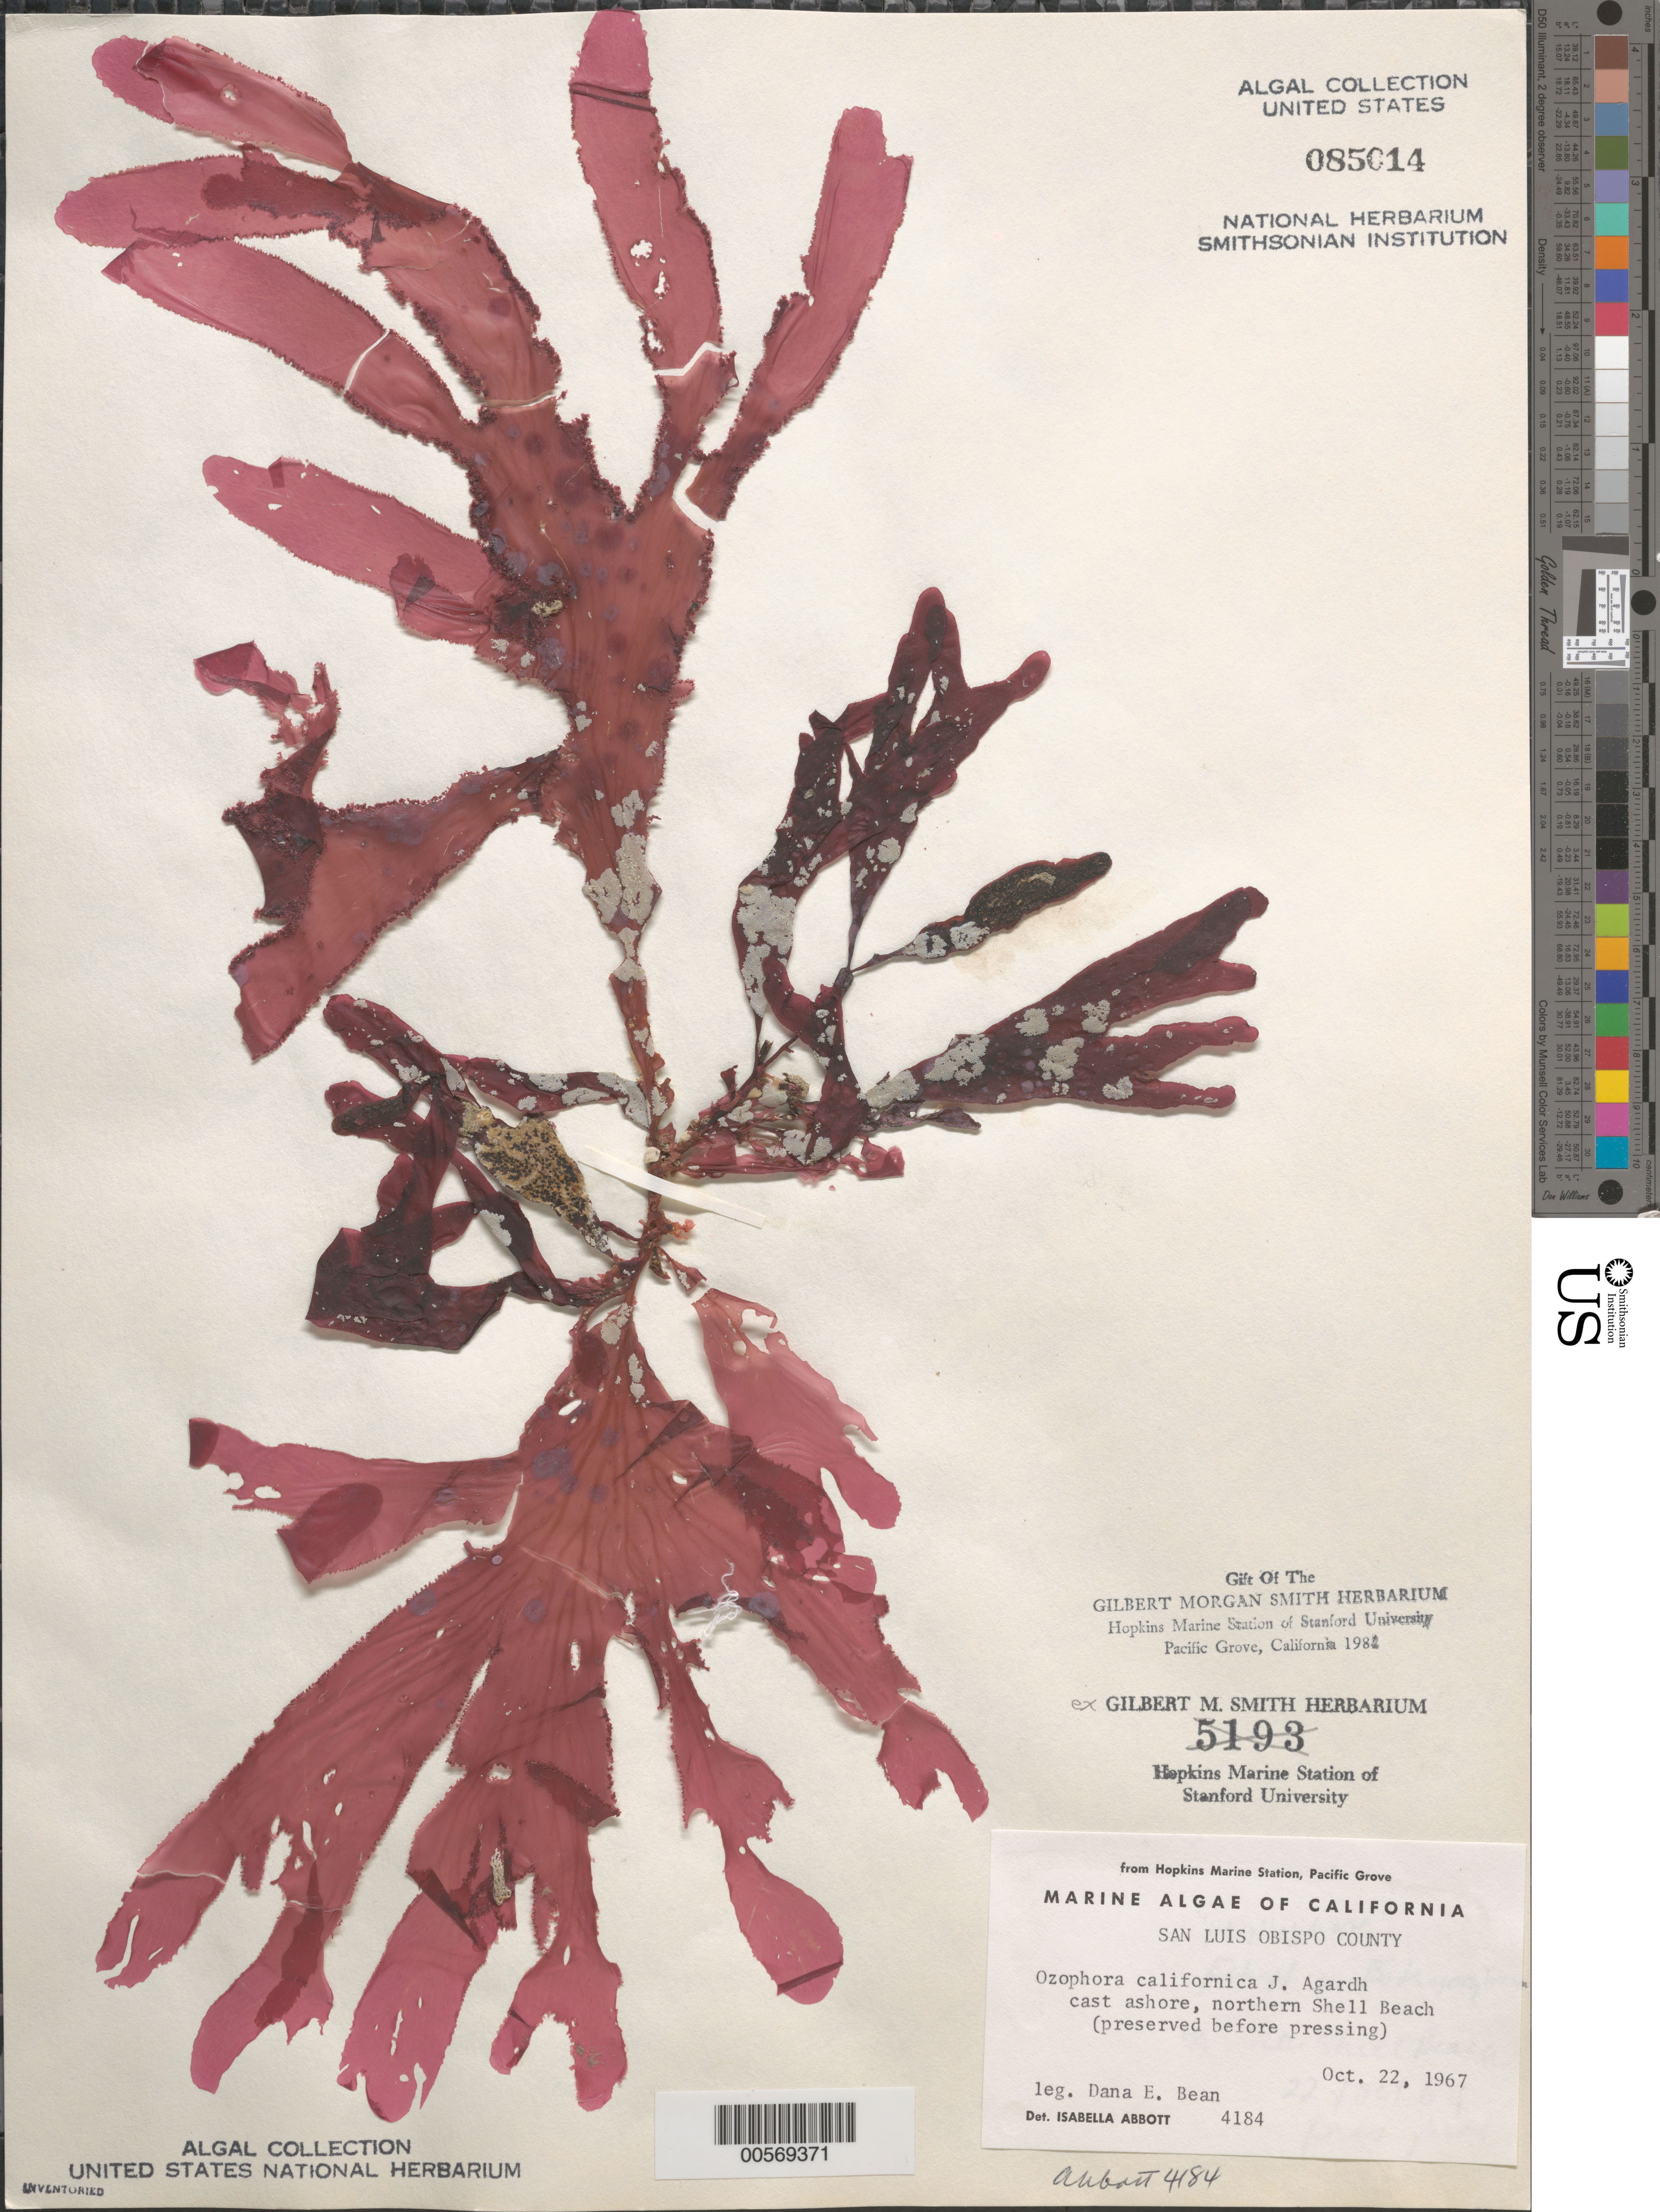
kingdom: Plantae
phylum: Rhodophyta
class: Florideophyceae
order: Gigartinales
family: Phyllophoraceae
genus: Ozophora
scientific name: Ozophora clevelandii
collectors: D. Bean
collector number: IAA 4184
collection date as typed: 22 Oct 1967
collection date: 1967-10-22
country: United States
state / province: California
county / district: San Luis Obispo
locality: Shell Beach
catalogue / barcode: US 85014